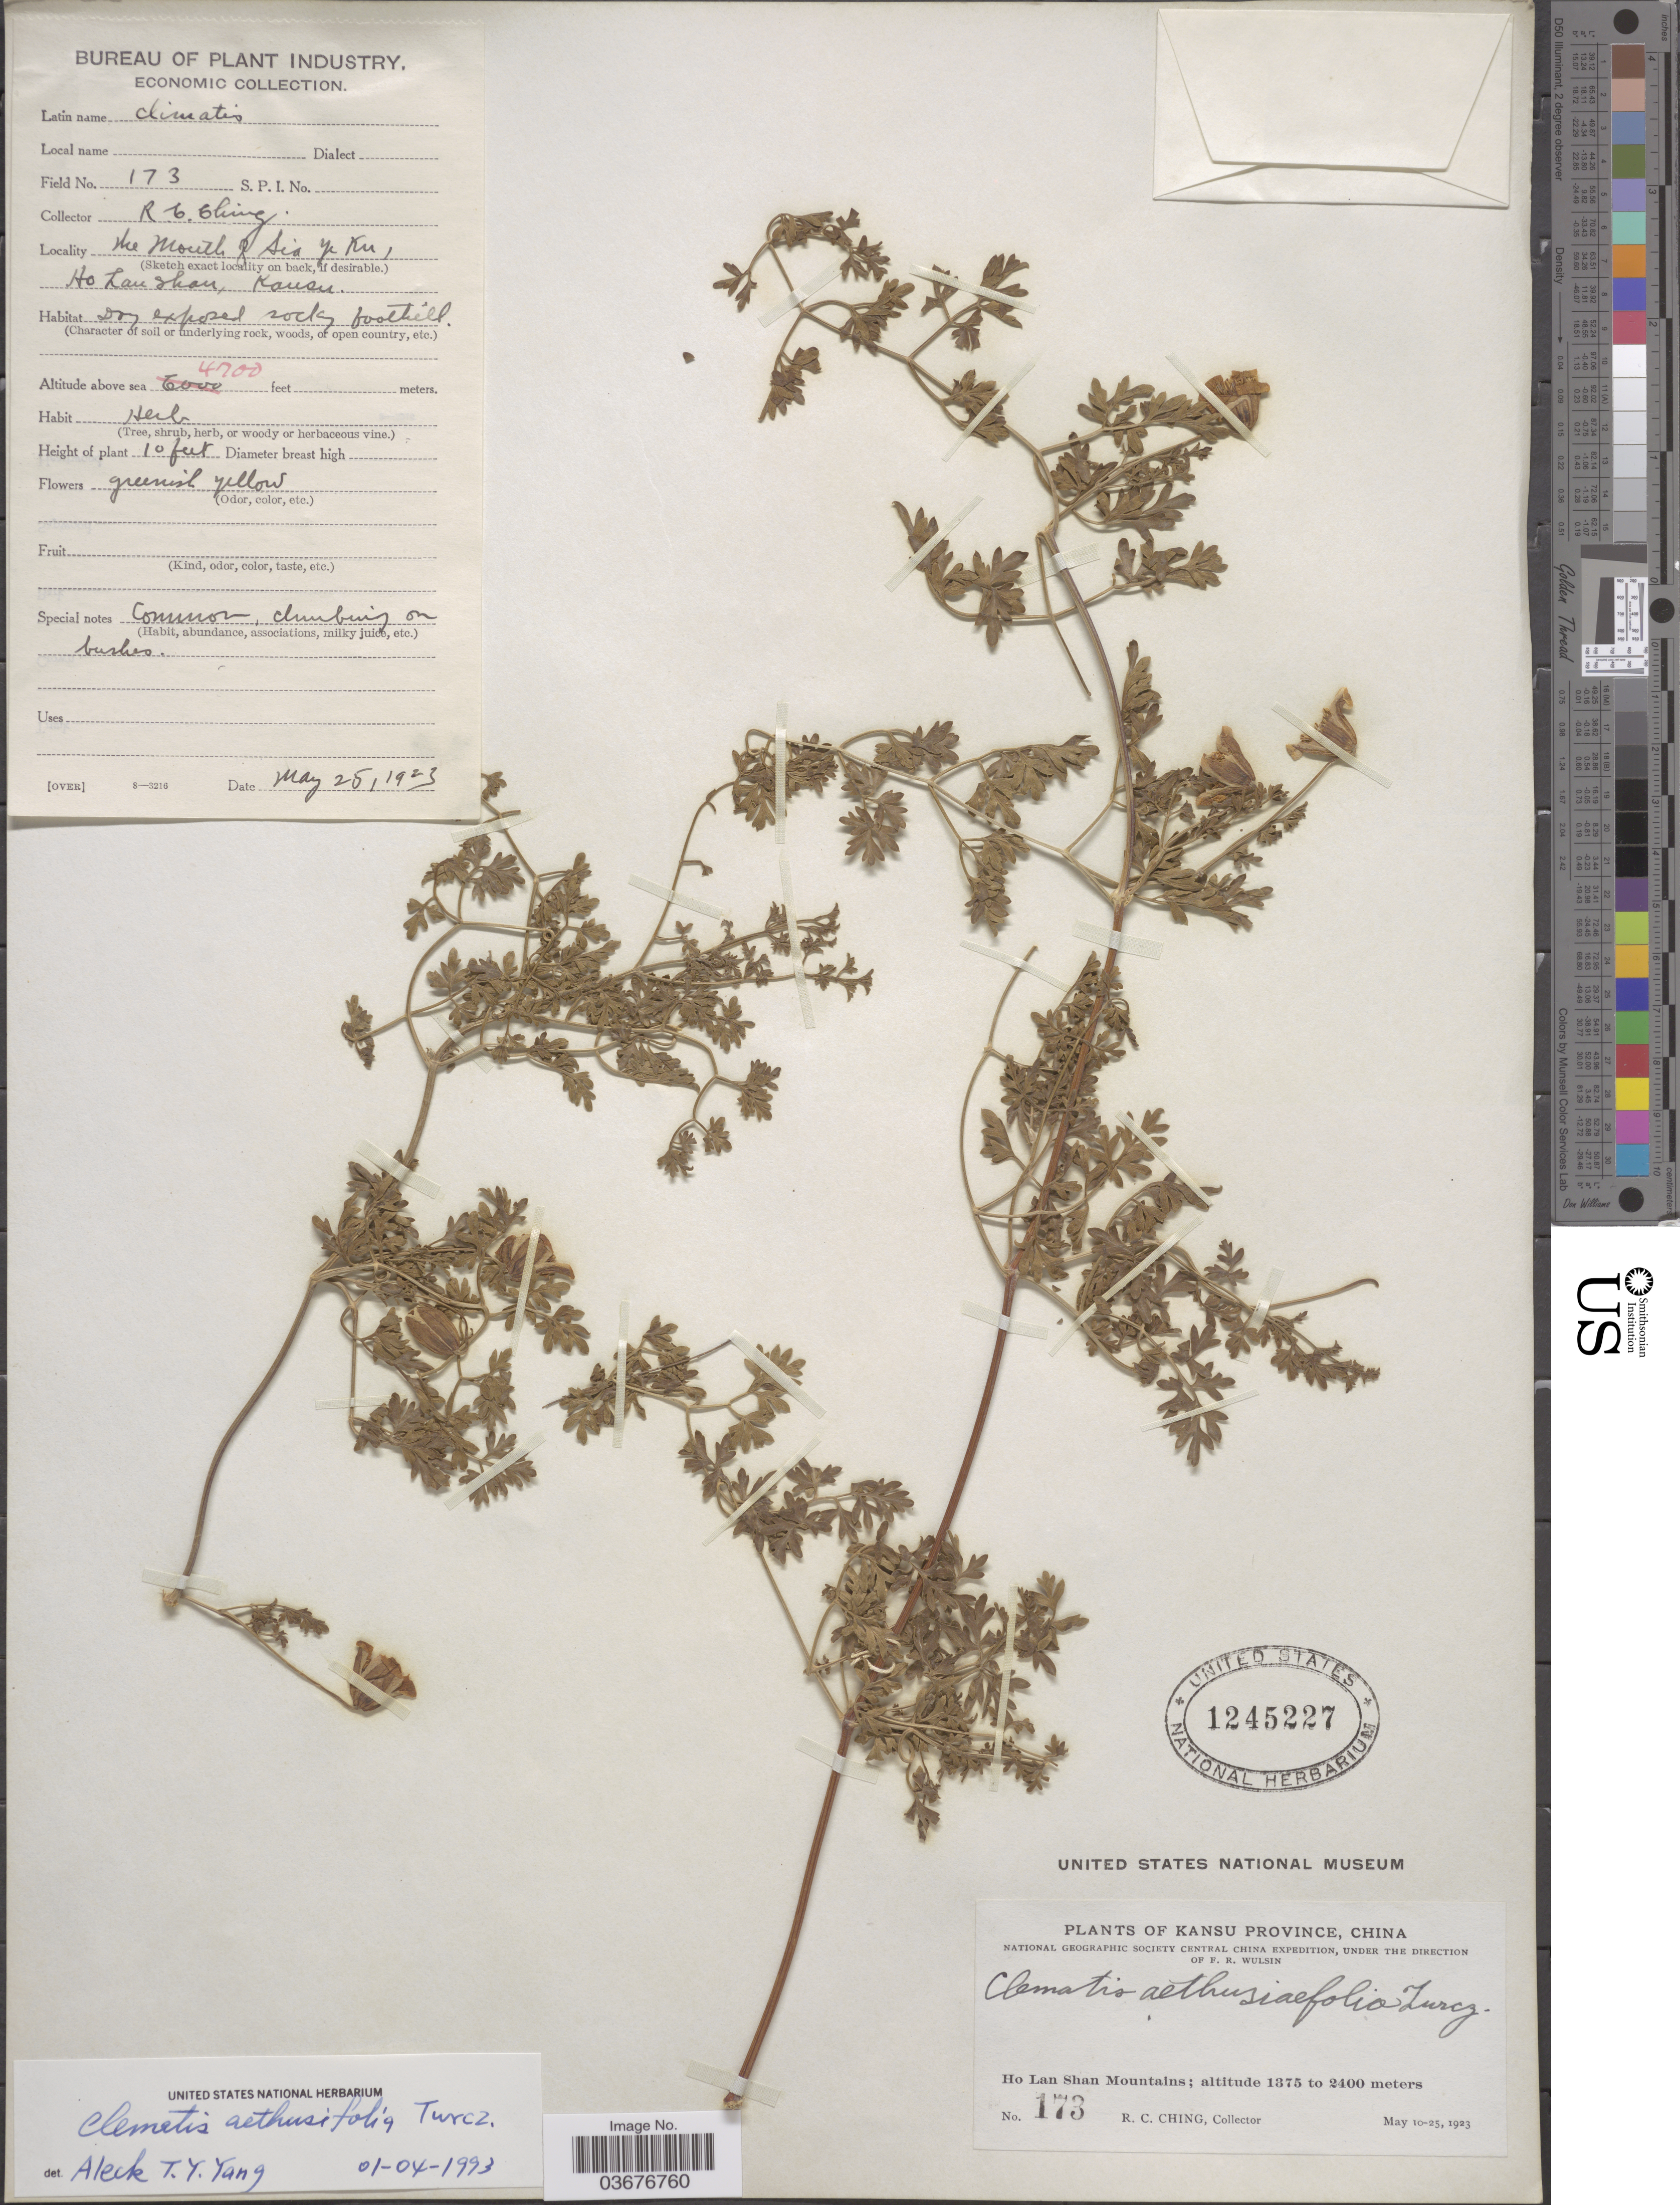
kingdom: Plantae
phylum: Tracheophyta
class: Magnoliopsida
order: Ranunculales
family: Ranunculaceae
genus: Clematis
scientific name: Clematis aethusifolia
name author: Turcz.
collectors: R. C. Ching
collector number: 173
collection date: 1923-05-25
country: China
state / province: Gansu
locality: The Mouth of Sia ye [interpreted] Ku, Ho Lan Shan, Kansu. Kansu Province. Ho Lan Shan Mountains.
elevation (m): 1433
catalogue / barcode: US 1245227